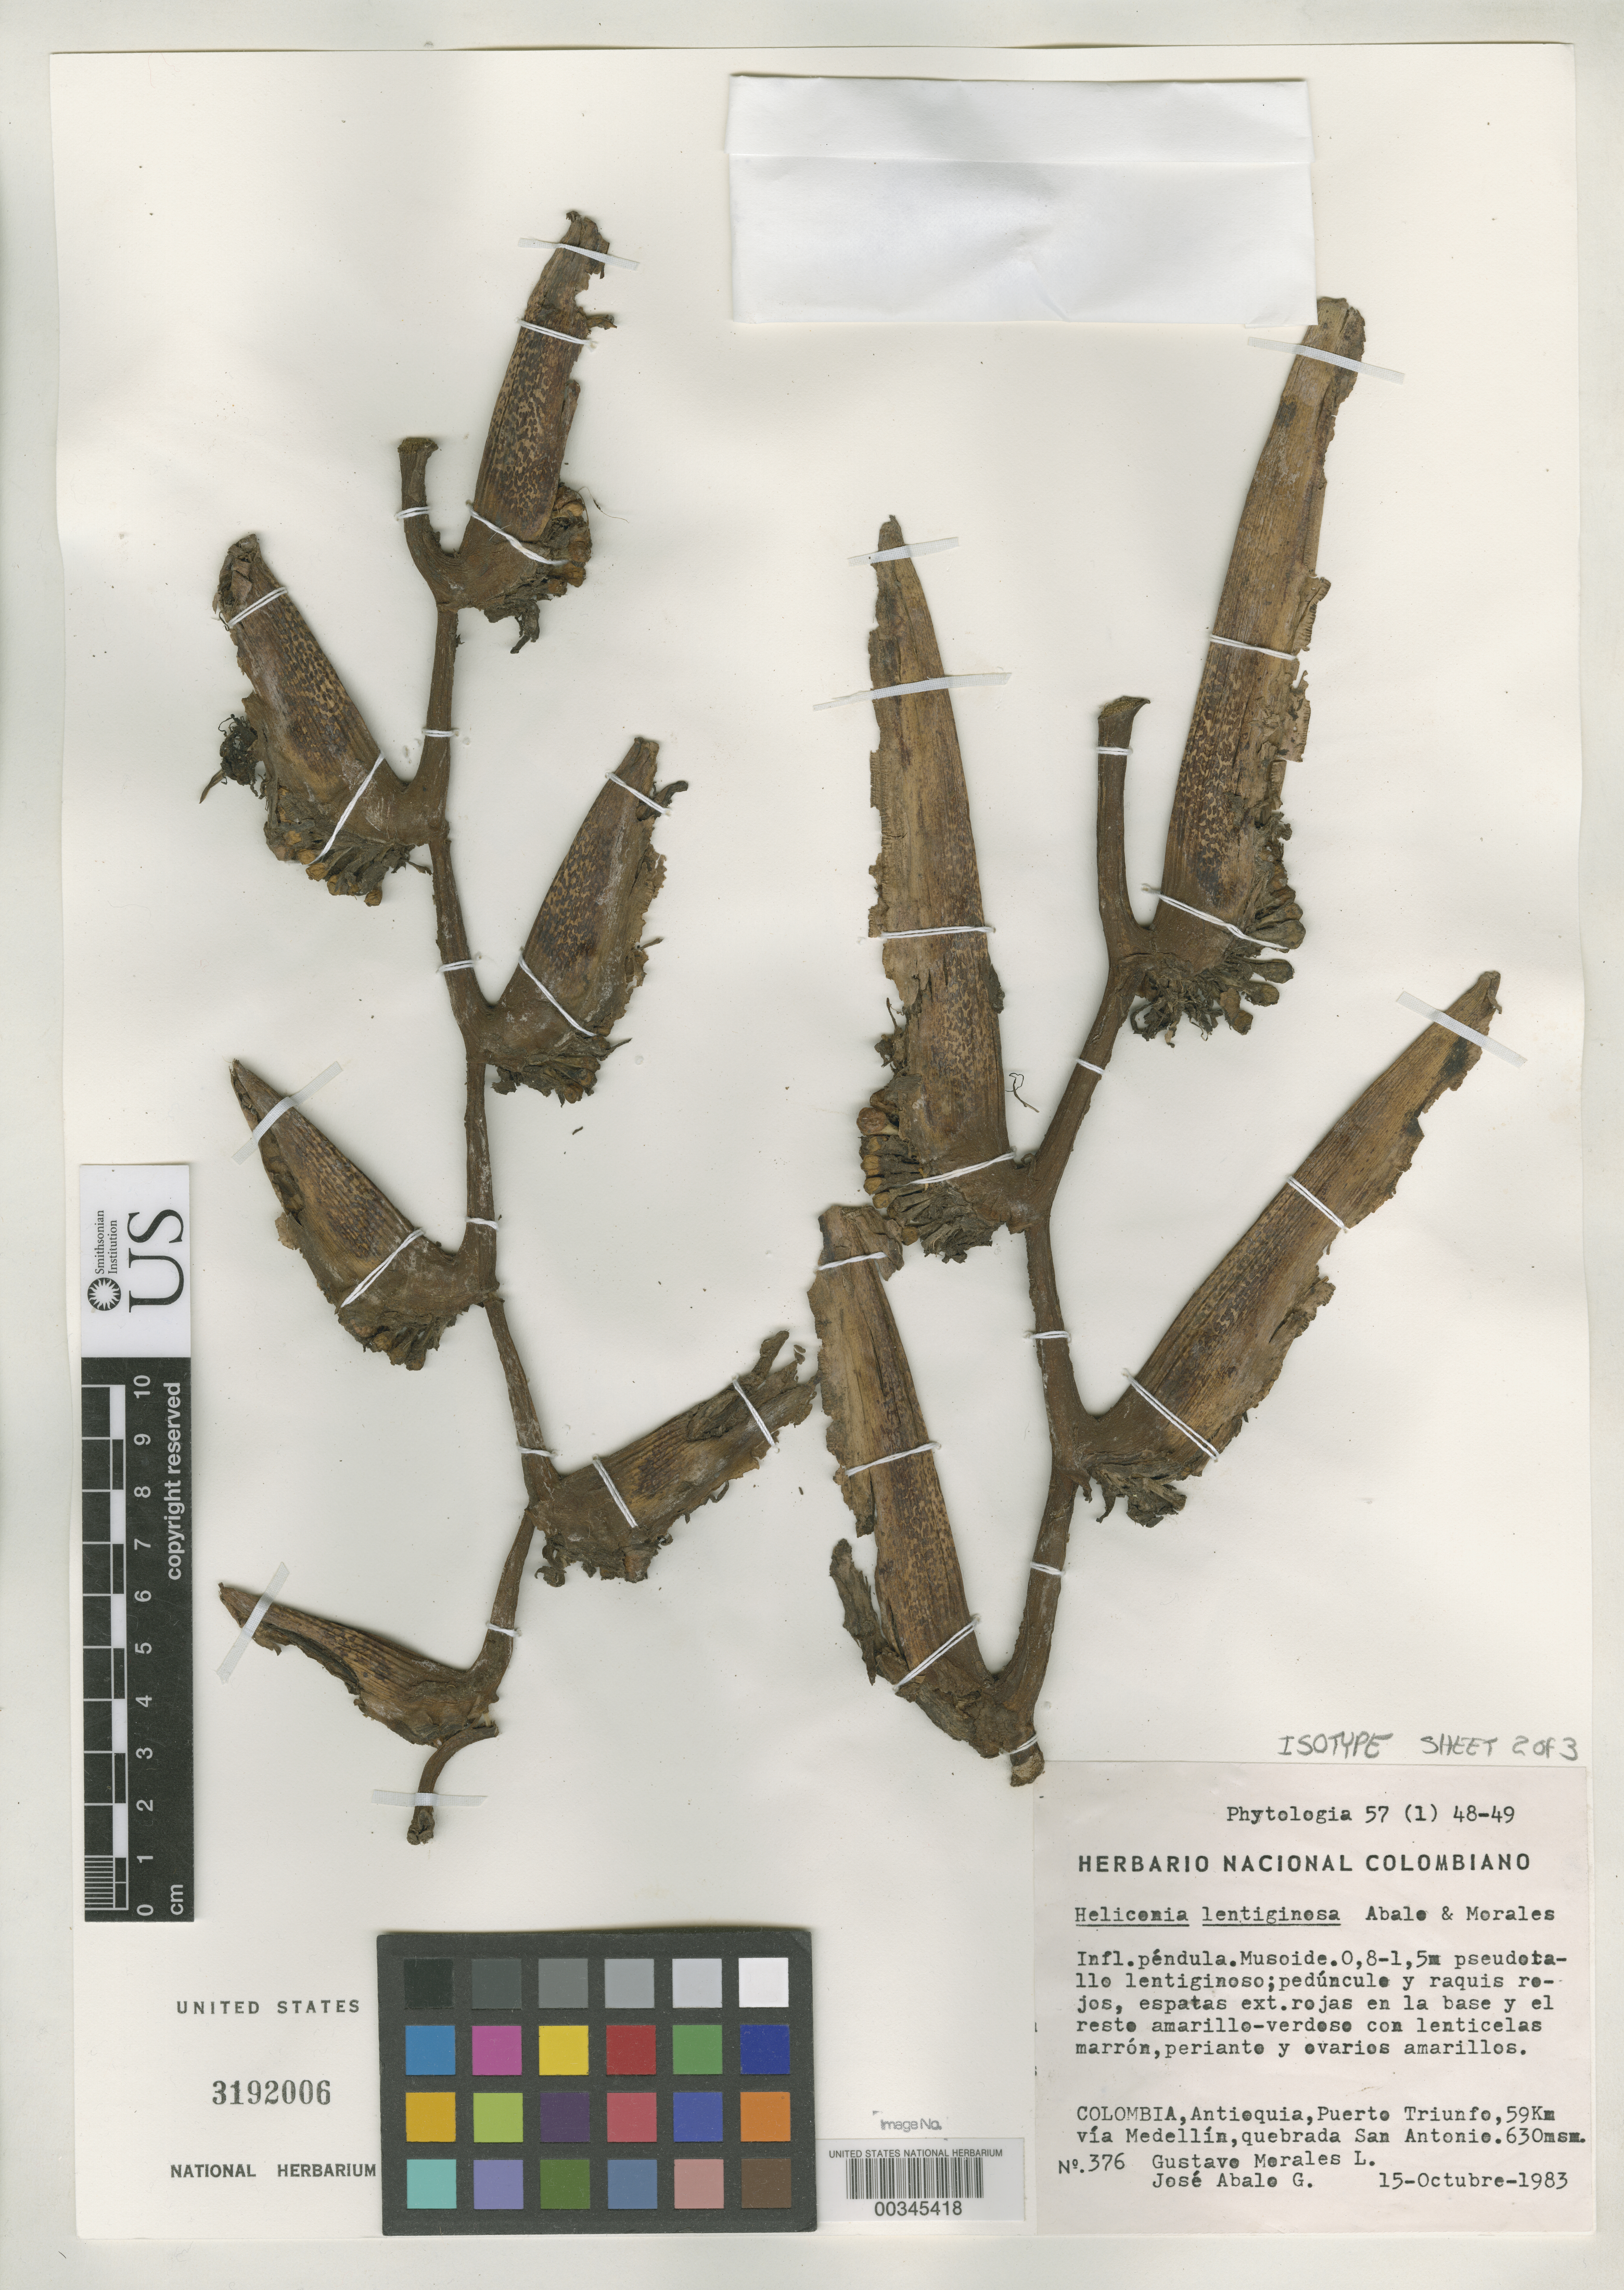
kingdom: Plantae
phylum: Tracheophyta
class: Liliopsida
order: Zingiberales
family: Heliconiaceae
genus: Heliconia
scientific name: Heliconia lentiginosa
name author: Abalo & G. Morales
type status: Isotype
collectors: G. Morales L. & J. E. Abalo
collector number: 376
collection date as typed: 15 Oct 1983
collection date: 1983-10-15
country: Colombia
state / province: Antioquia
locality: Puerte Triunfo, 59 km via Medellin, Quebrada San Antonia.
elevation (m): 630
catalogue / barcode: US 3192006